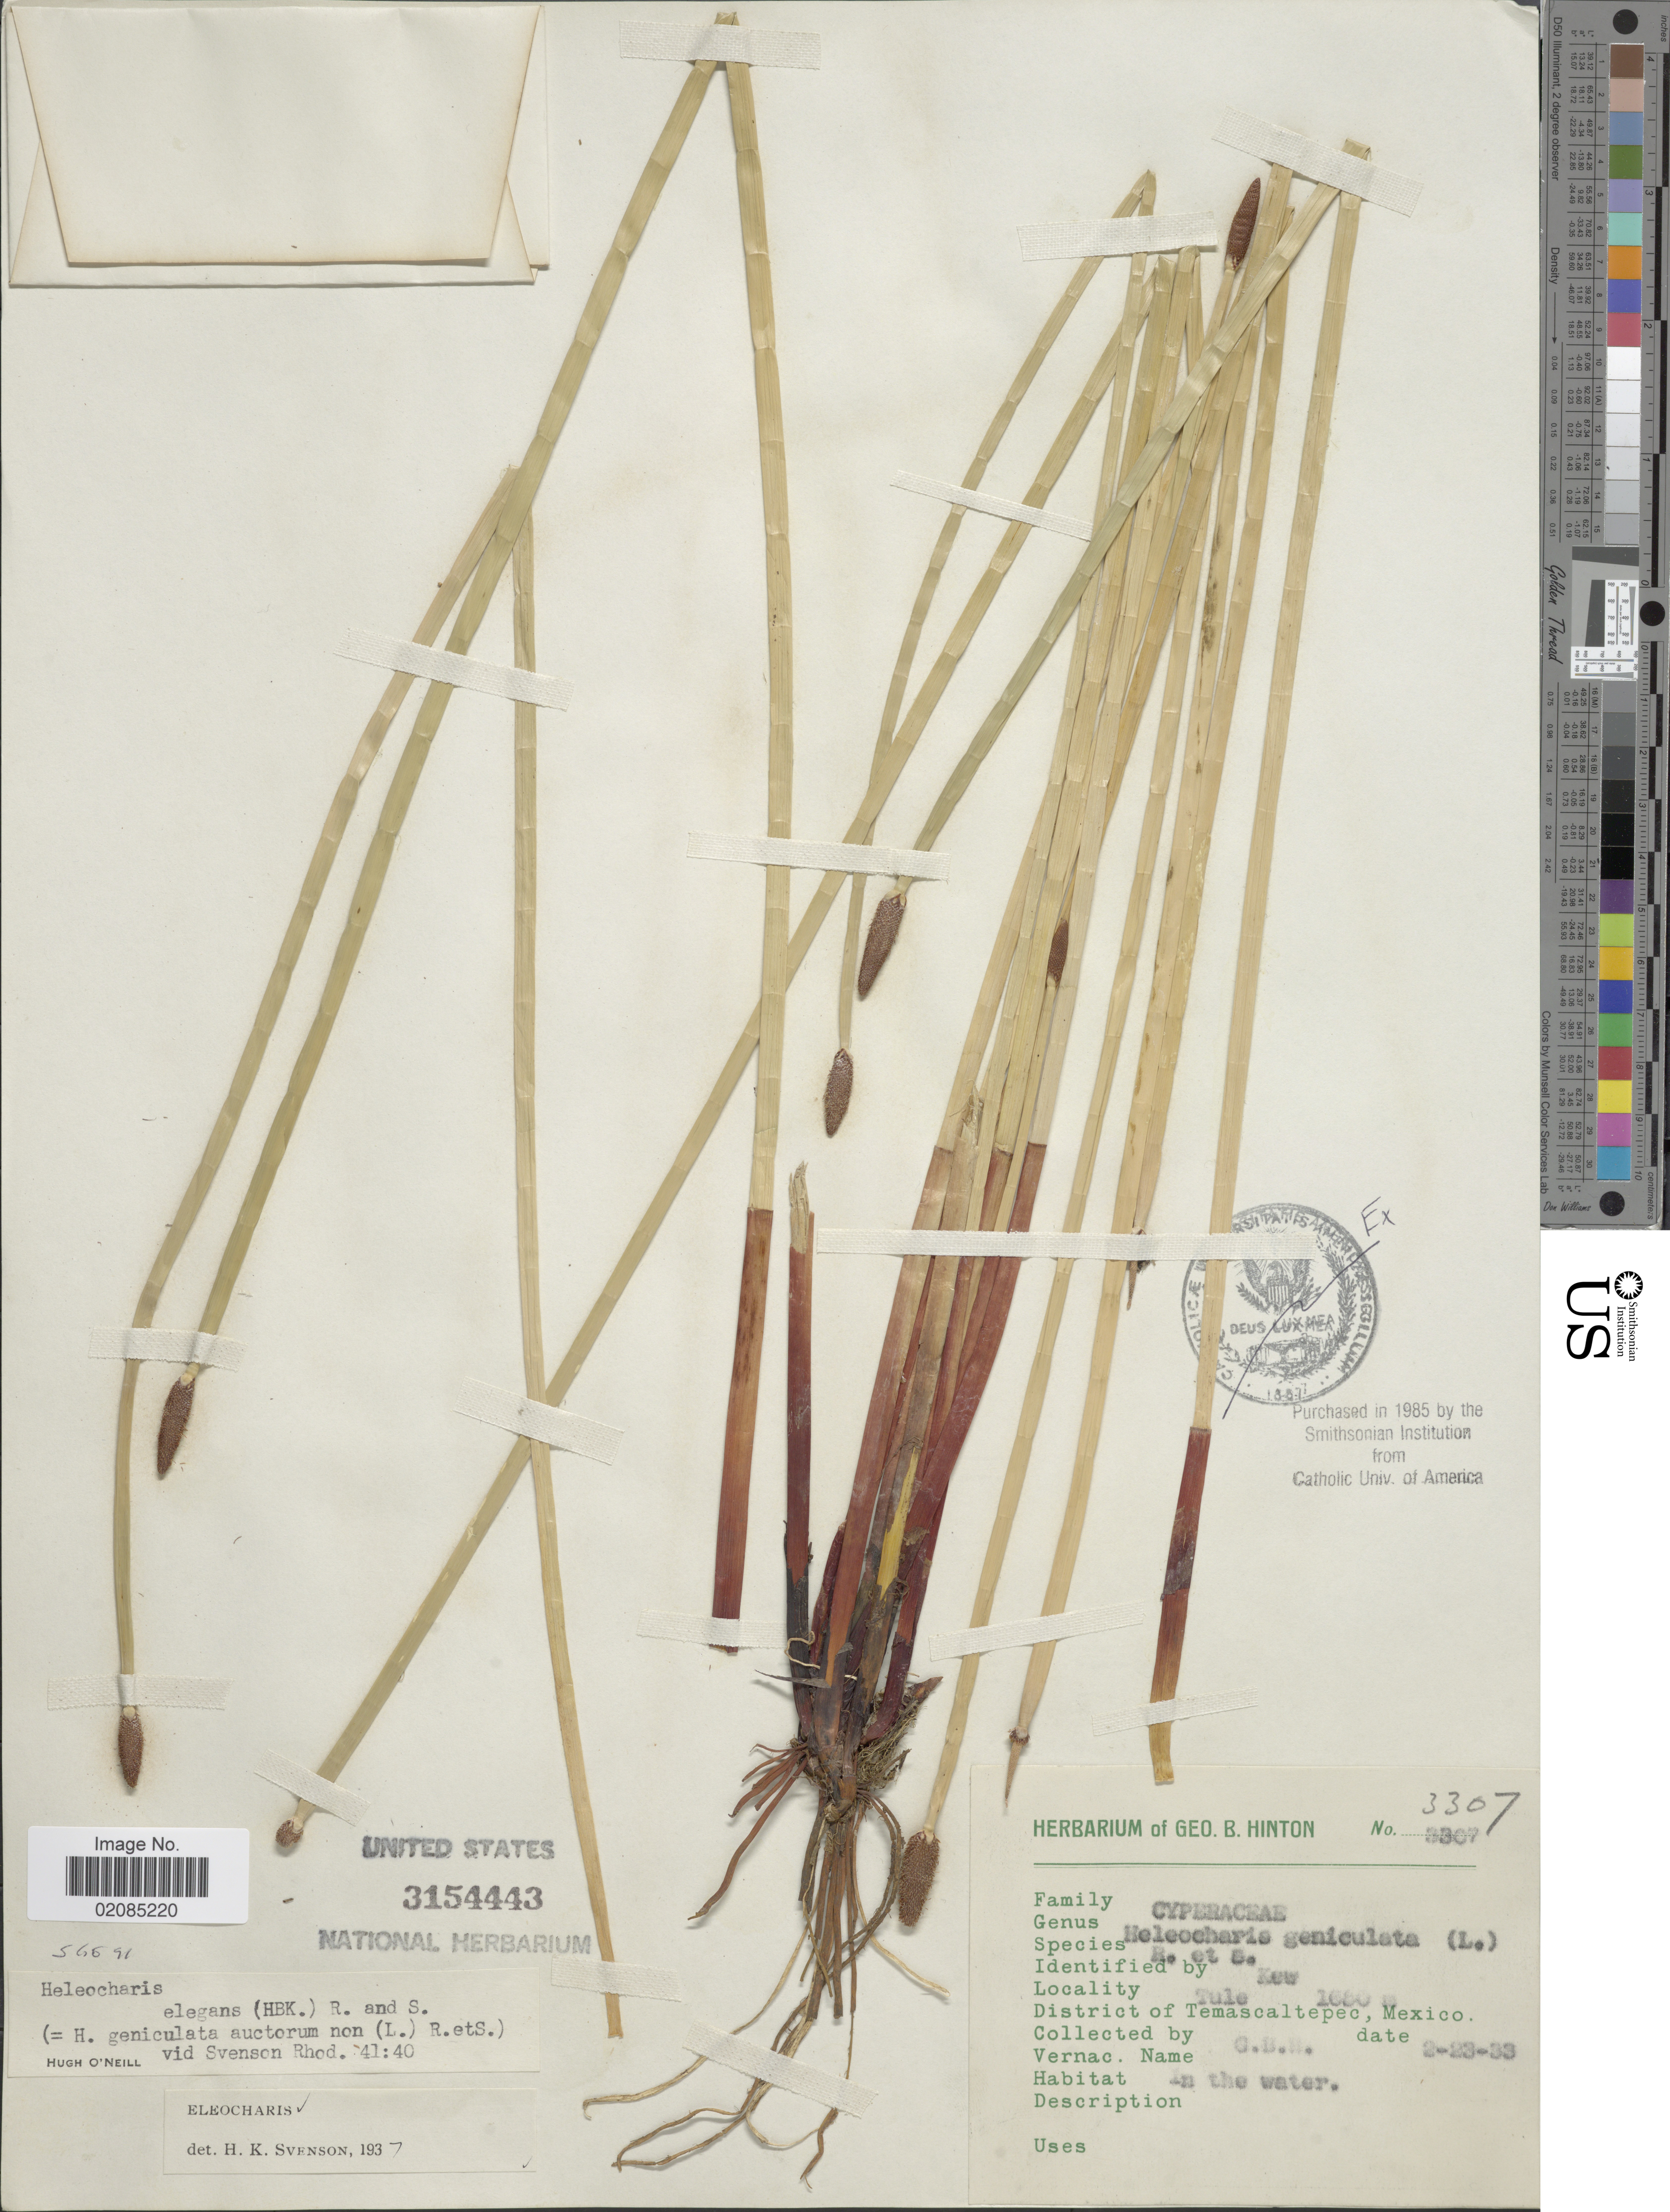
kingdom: Plantae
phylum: Tracheophyta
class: Liliopsida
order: Poales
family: Cyperaceae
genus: Eleocharis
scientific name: Eleocharis elegans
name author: (Kunth) Roem. & Schult.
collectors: G. B. Hinton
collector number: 3307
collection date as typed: Transcribed d/m/y: 23/2/33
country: Mexico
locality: Tule, District of Temascaltepec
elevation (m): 1650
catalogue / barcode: US 3154443